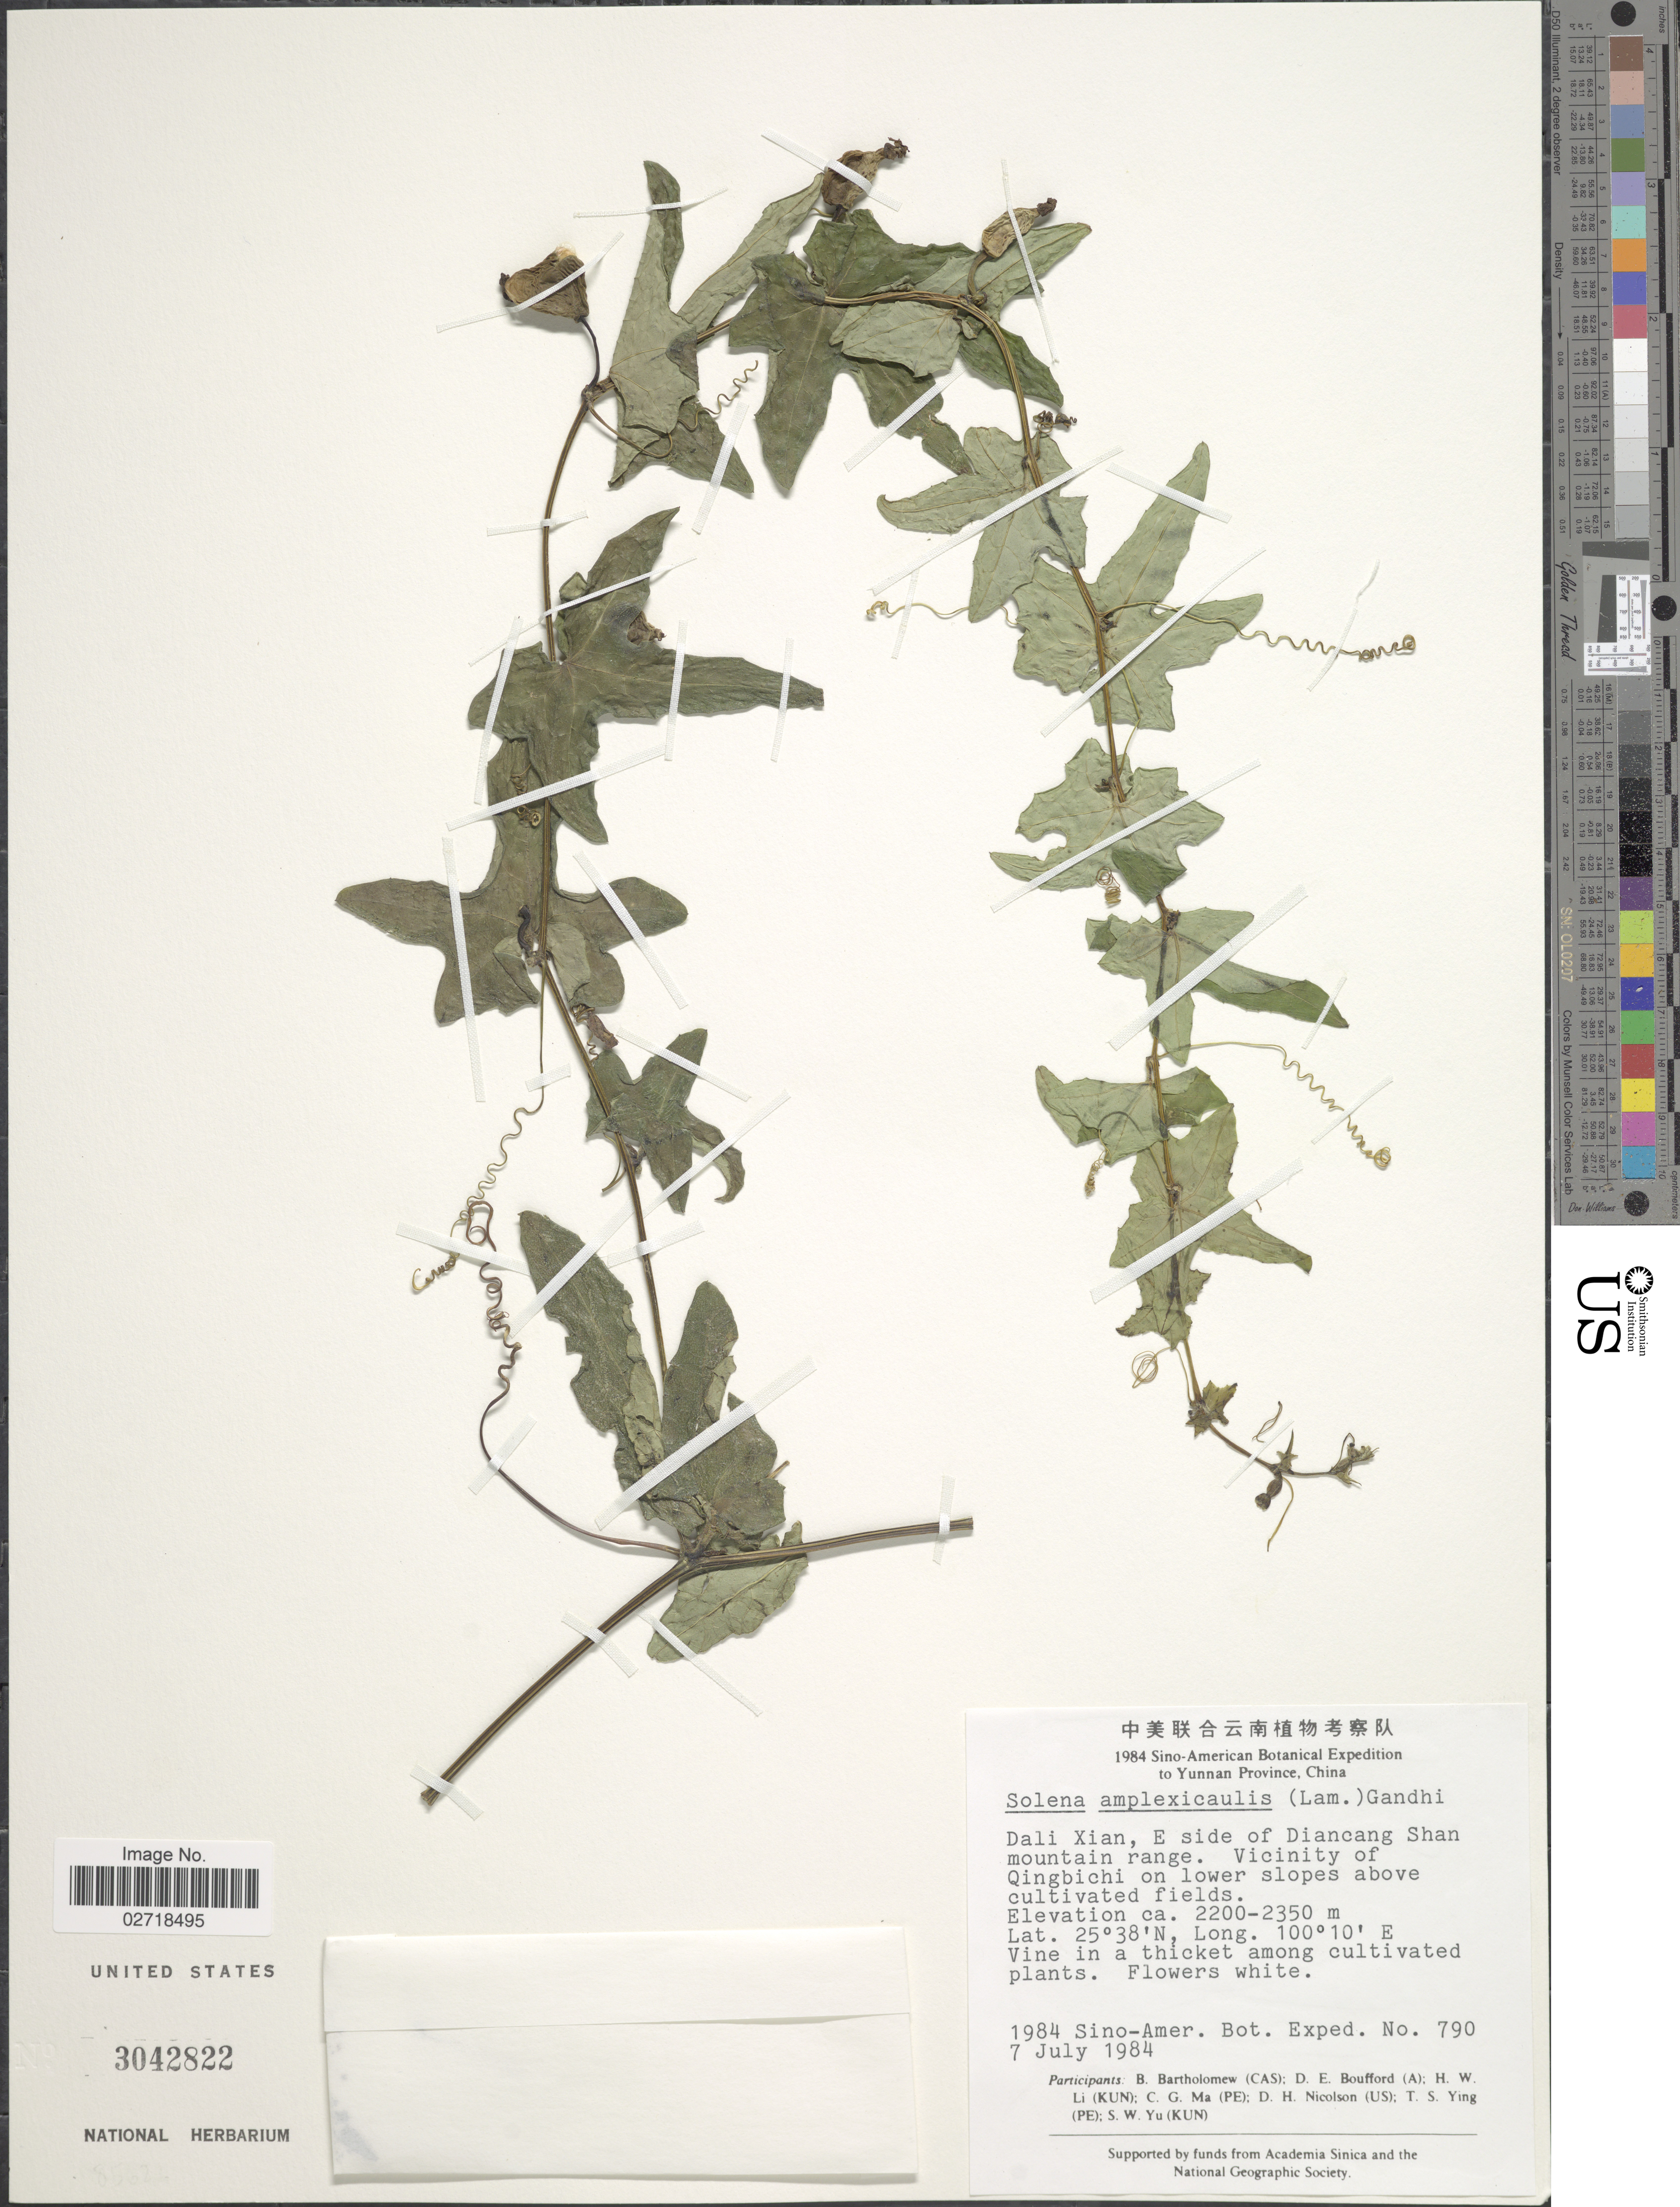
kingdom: Plantae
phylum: Tracheophyta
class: Magnoliopsida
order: Cucurbitales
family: Cucurbitaceae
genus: Solena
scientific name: Solena amplexicaulis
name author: (Lam.) Gandhi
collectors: Sino-Amer. Bot. Exped. 1984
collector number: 790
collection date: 1984-07-07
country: China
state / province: Yunnan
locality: Yunnan Province, China, Dali Xian, E side of Diancang Shan mountain range, Vicinity of Qingbichi on lower slopes above cultivated fields.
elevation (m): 2200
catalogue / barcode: US 3042822